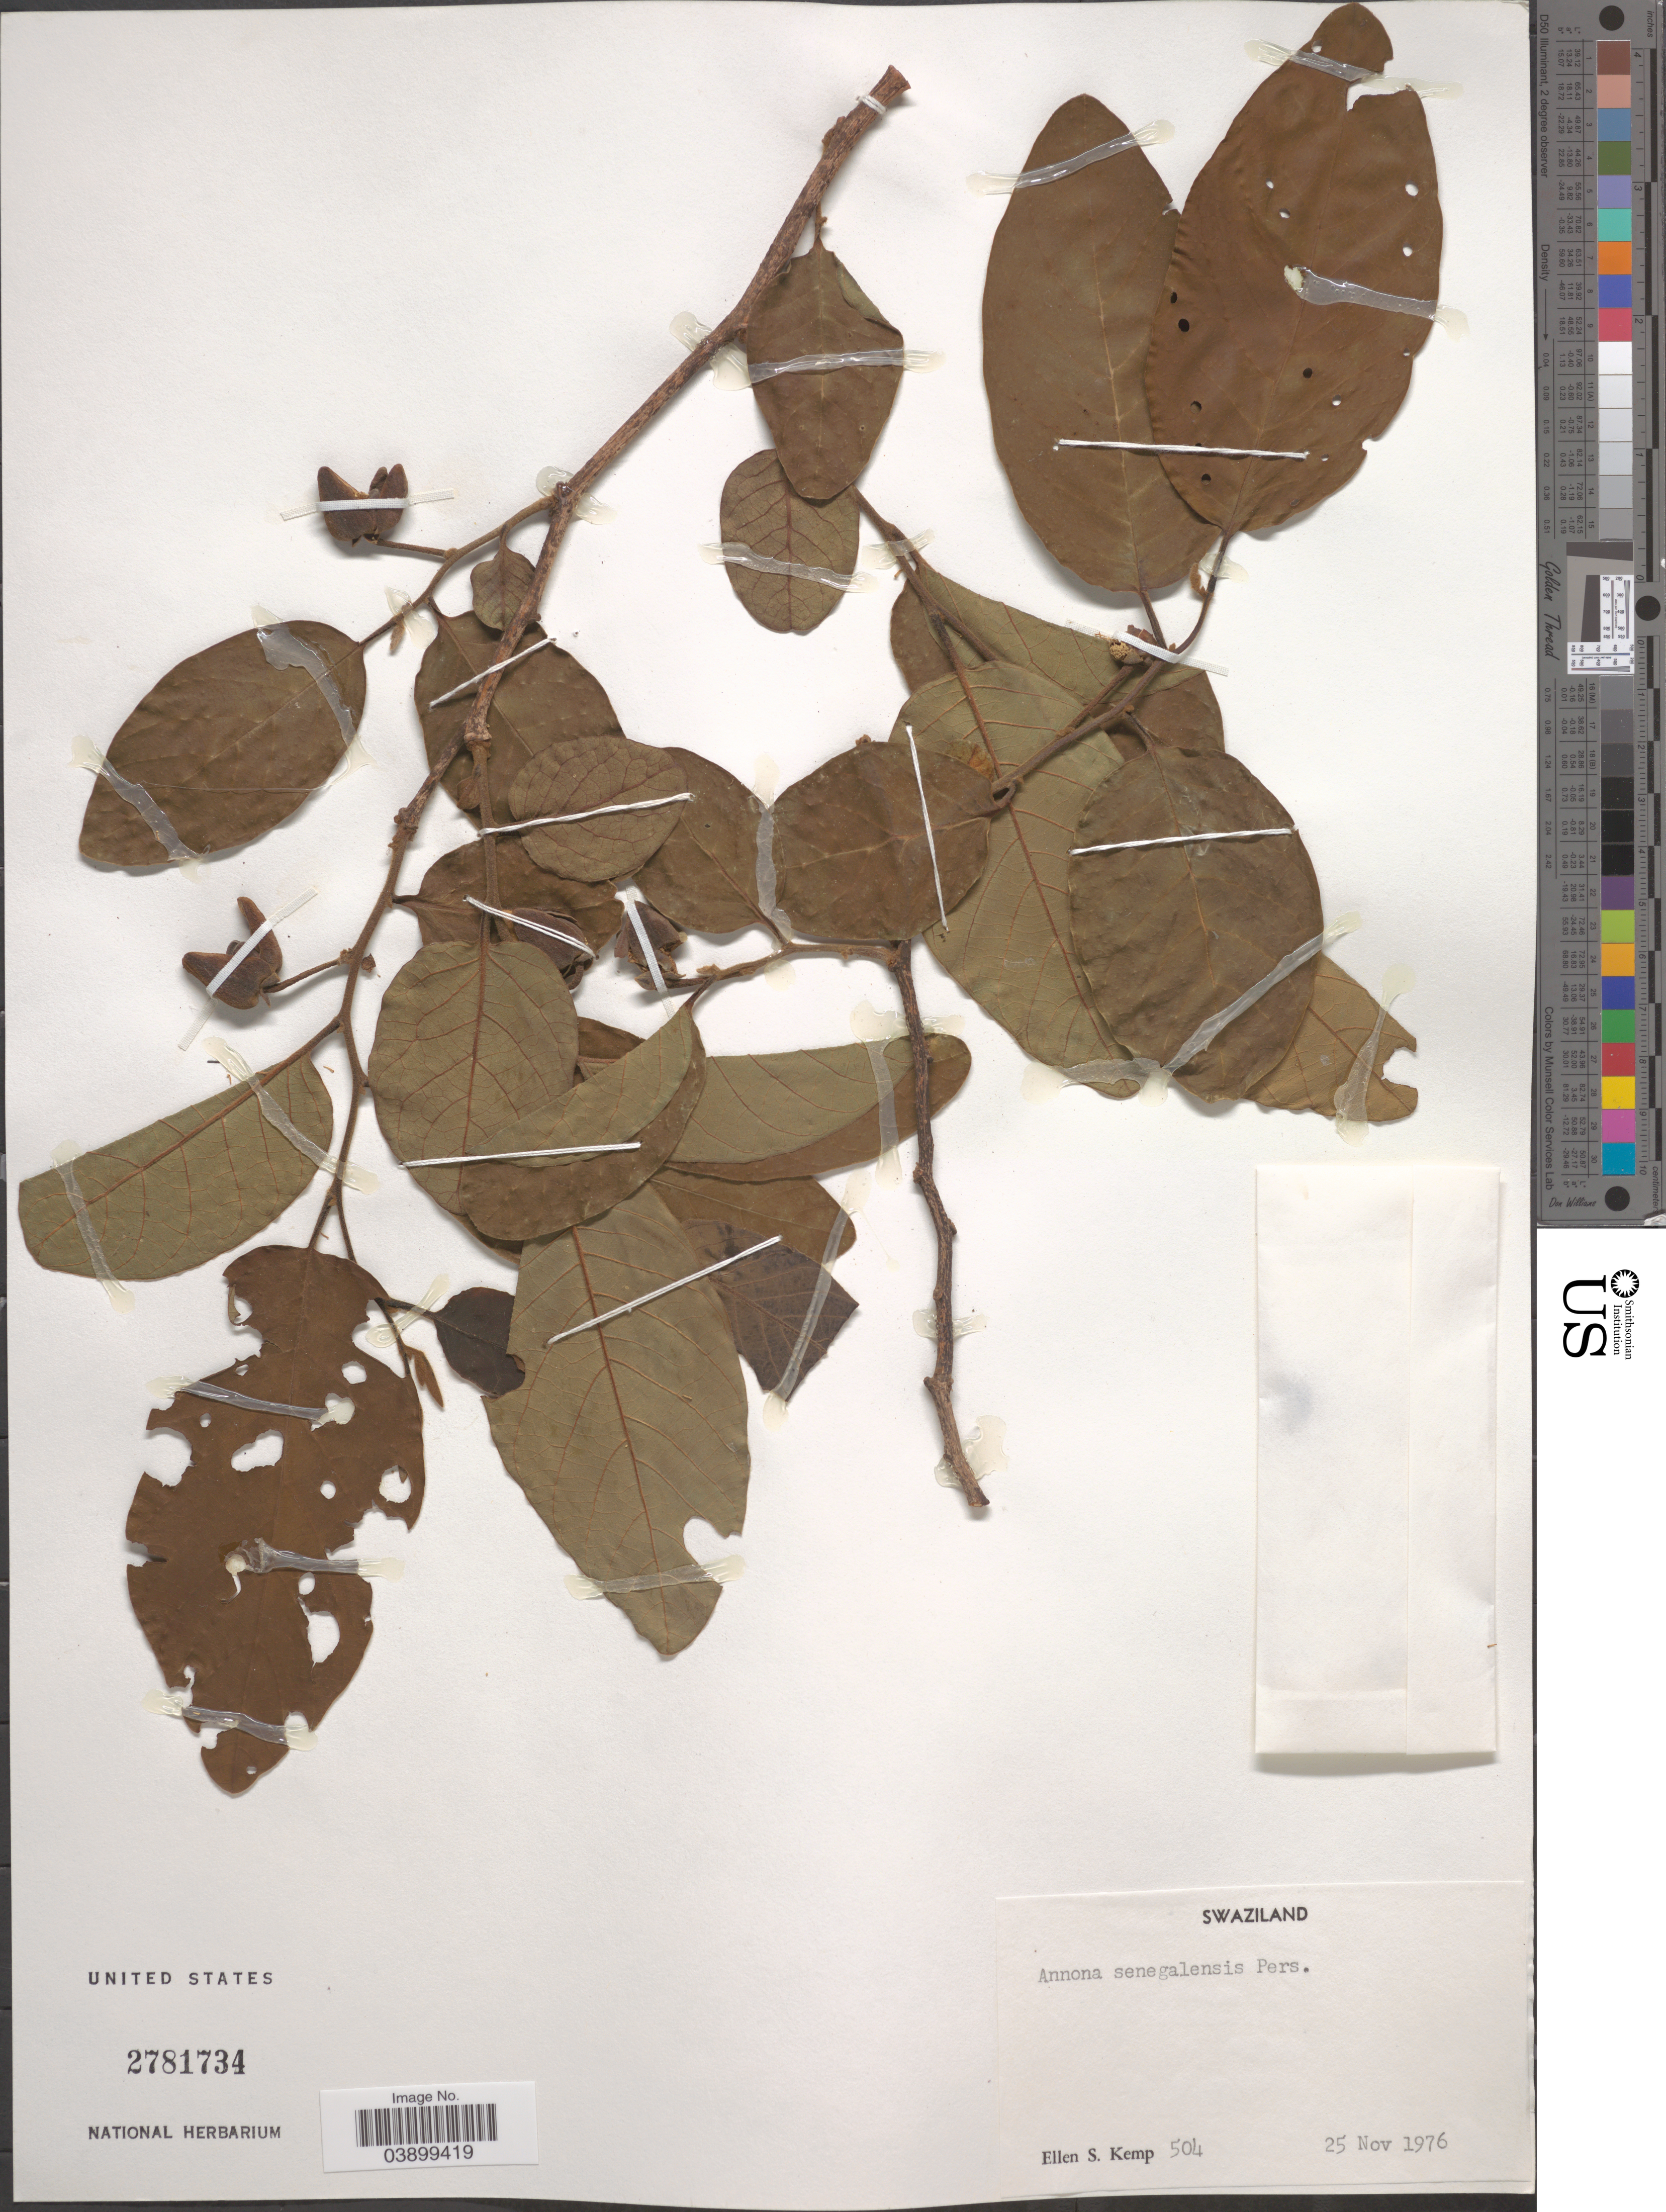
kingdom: Plantae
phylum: Tracheophyta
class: Magnoliopsida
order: Magnoliales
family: Annonaceae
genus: Annona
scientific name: Annona senegalensis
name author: Pers.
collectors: E. S. Kemp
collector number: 504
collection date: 1976-11-25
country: Eswatini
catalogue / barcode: US 2781734